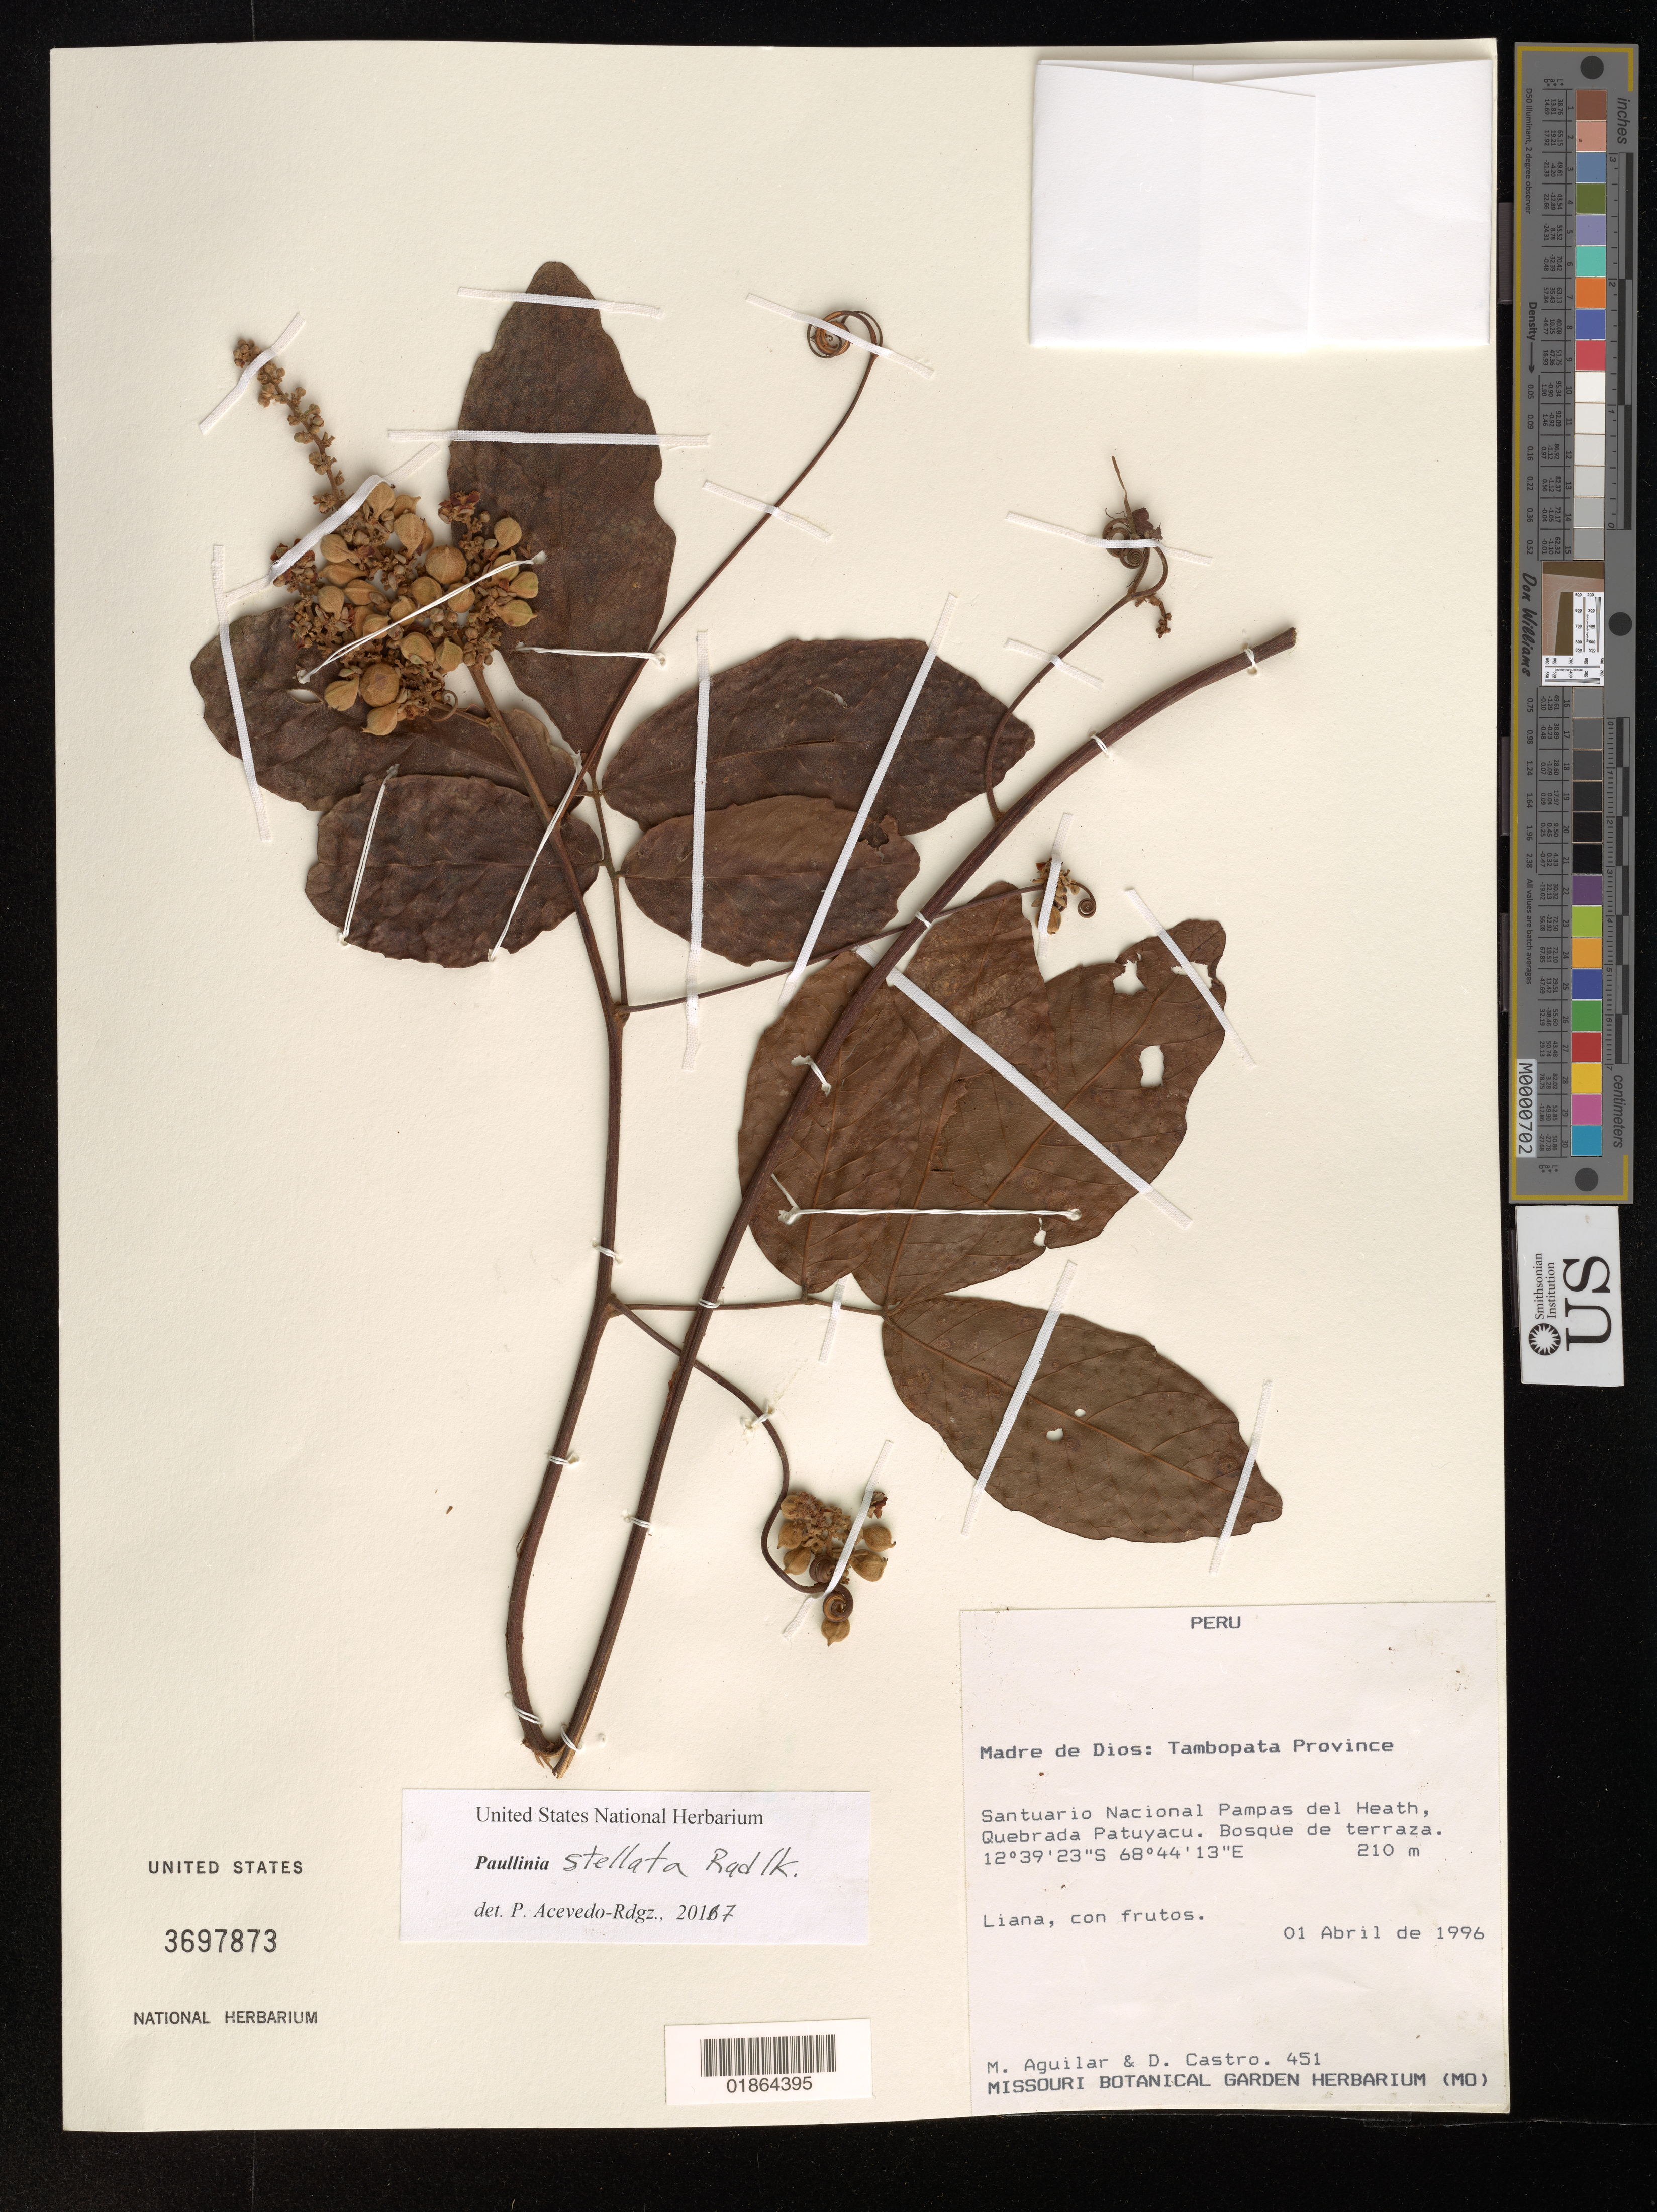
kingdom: Plantae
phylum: Tracheophyta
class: Magnoliopsida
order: Sapindales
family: Sapindaceae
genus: Paullinia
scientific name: Paullinia stellata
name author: Radlk.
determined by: Acevedo-Rodríguez, P., (BOT), Smithsonian Institution - National Museum of Natural History (UNITED STATES)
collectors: M. Aguilar & D. Castro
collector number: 451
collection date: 1996-04-01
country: Peru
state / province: Madre de Dios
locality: Tambopata Province. Santuario Nacional Pampas del Heath, Quebrada Patuyacu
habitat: Bosque de terraza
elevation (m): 210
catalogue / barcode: US 3697873